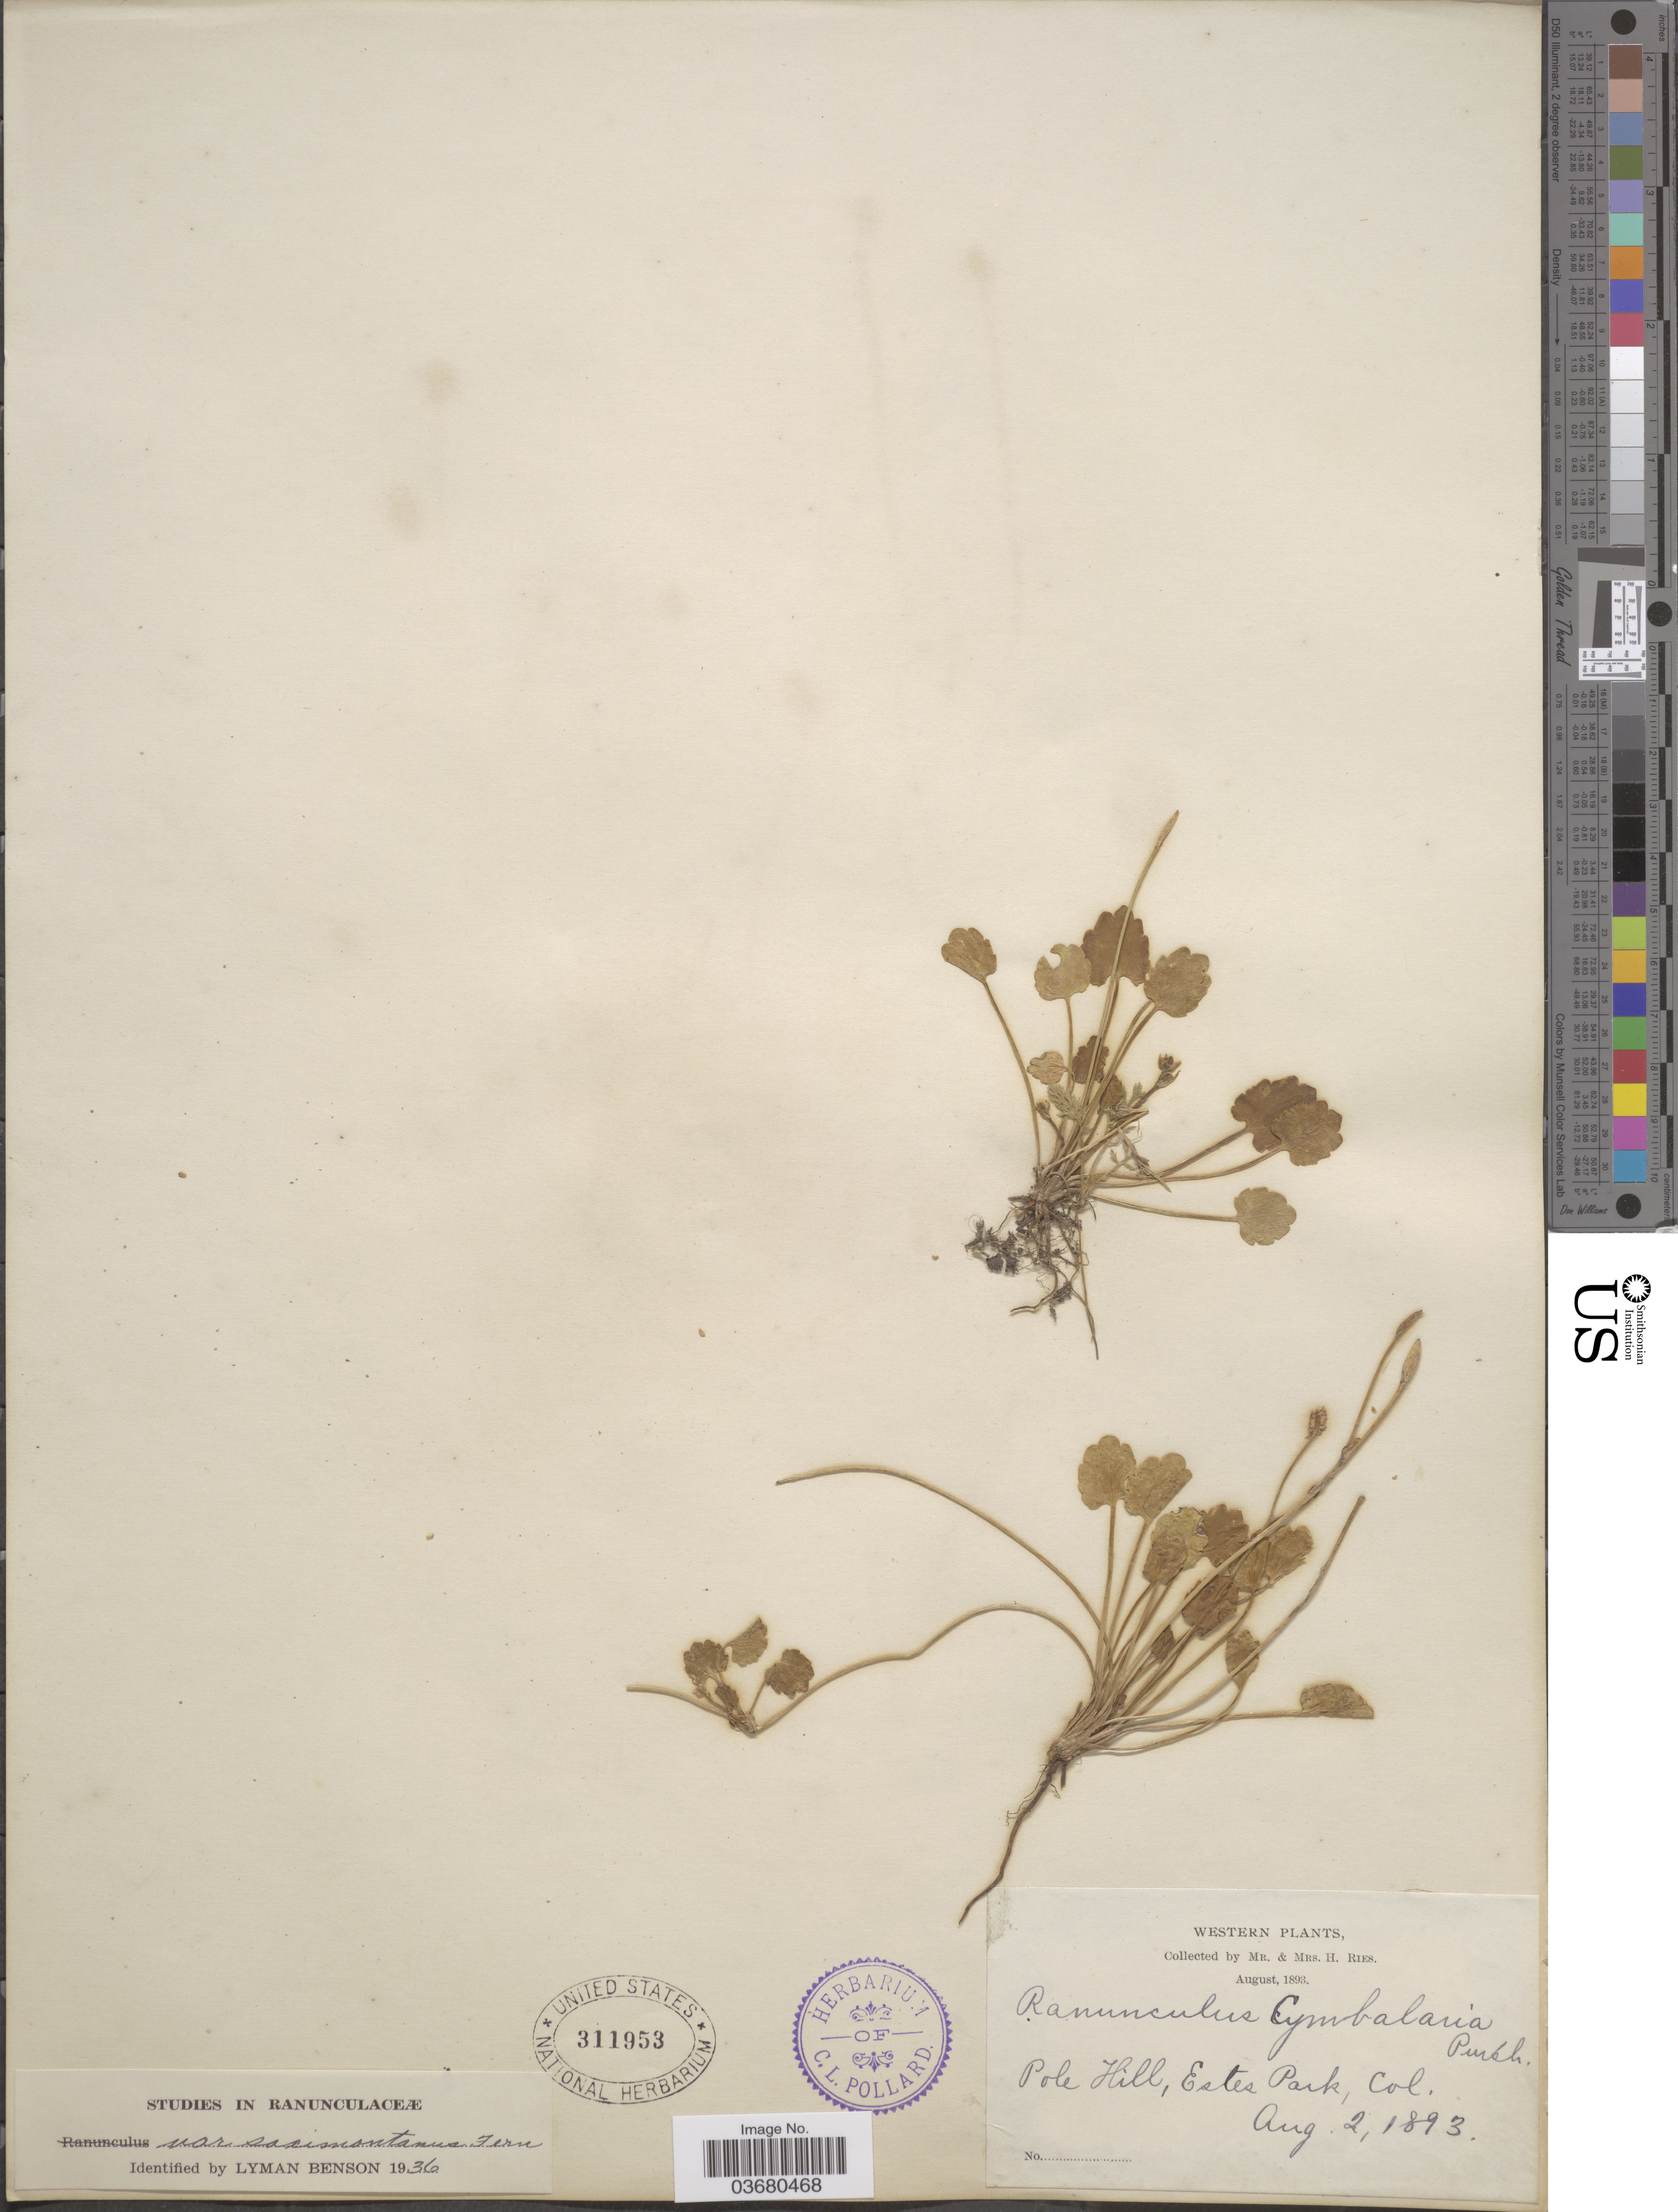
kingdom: Plantae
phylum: Tracheophyta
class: Magnoliopsida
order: Ranunculales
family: Ranunculaceae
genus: Halerpestes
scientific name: Halerpestes cymbalaria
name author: (Pursh) Greene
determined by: Strong, M. T., (US), Smithsonian Institution - National Museum of Natural History (UNITED STATES)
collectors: H. Ries & H. Ries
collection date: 1893-08-02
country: United States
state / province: Colorado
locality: Western. Pole Hill, Estes Park.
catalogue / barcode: US 311953